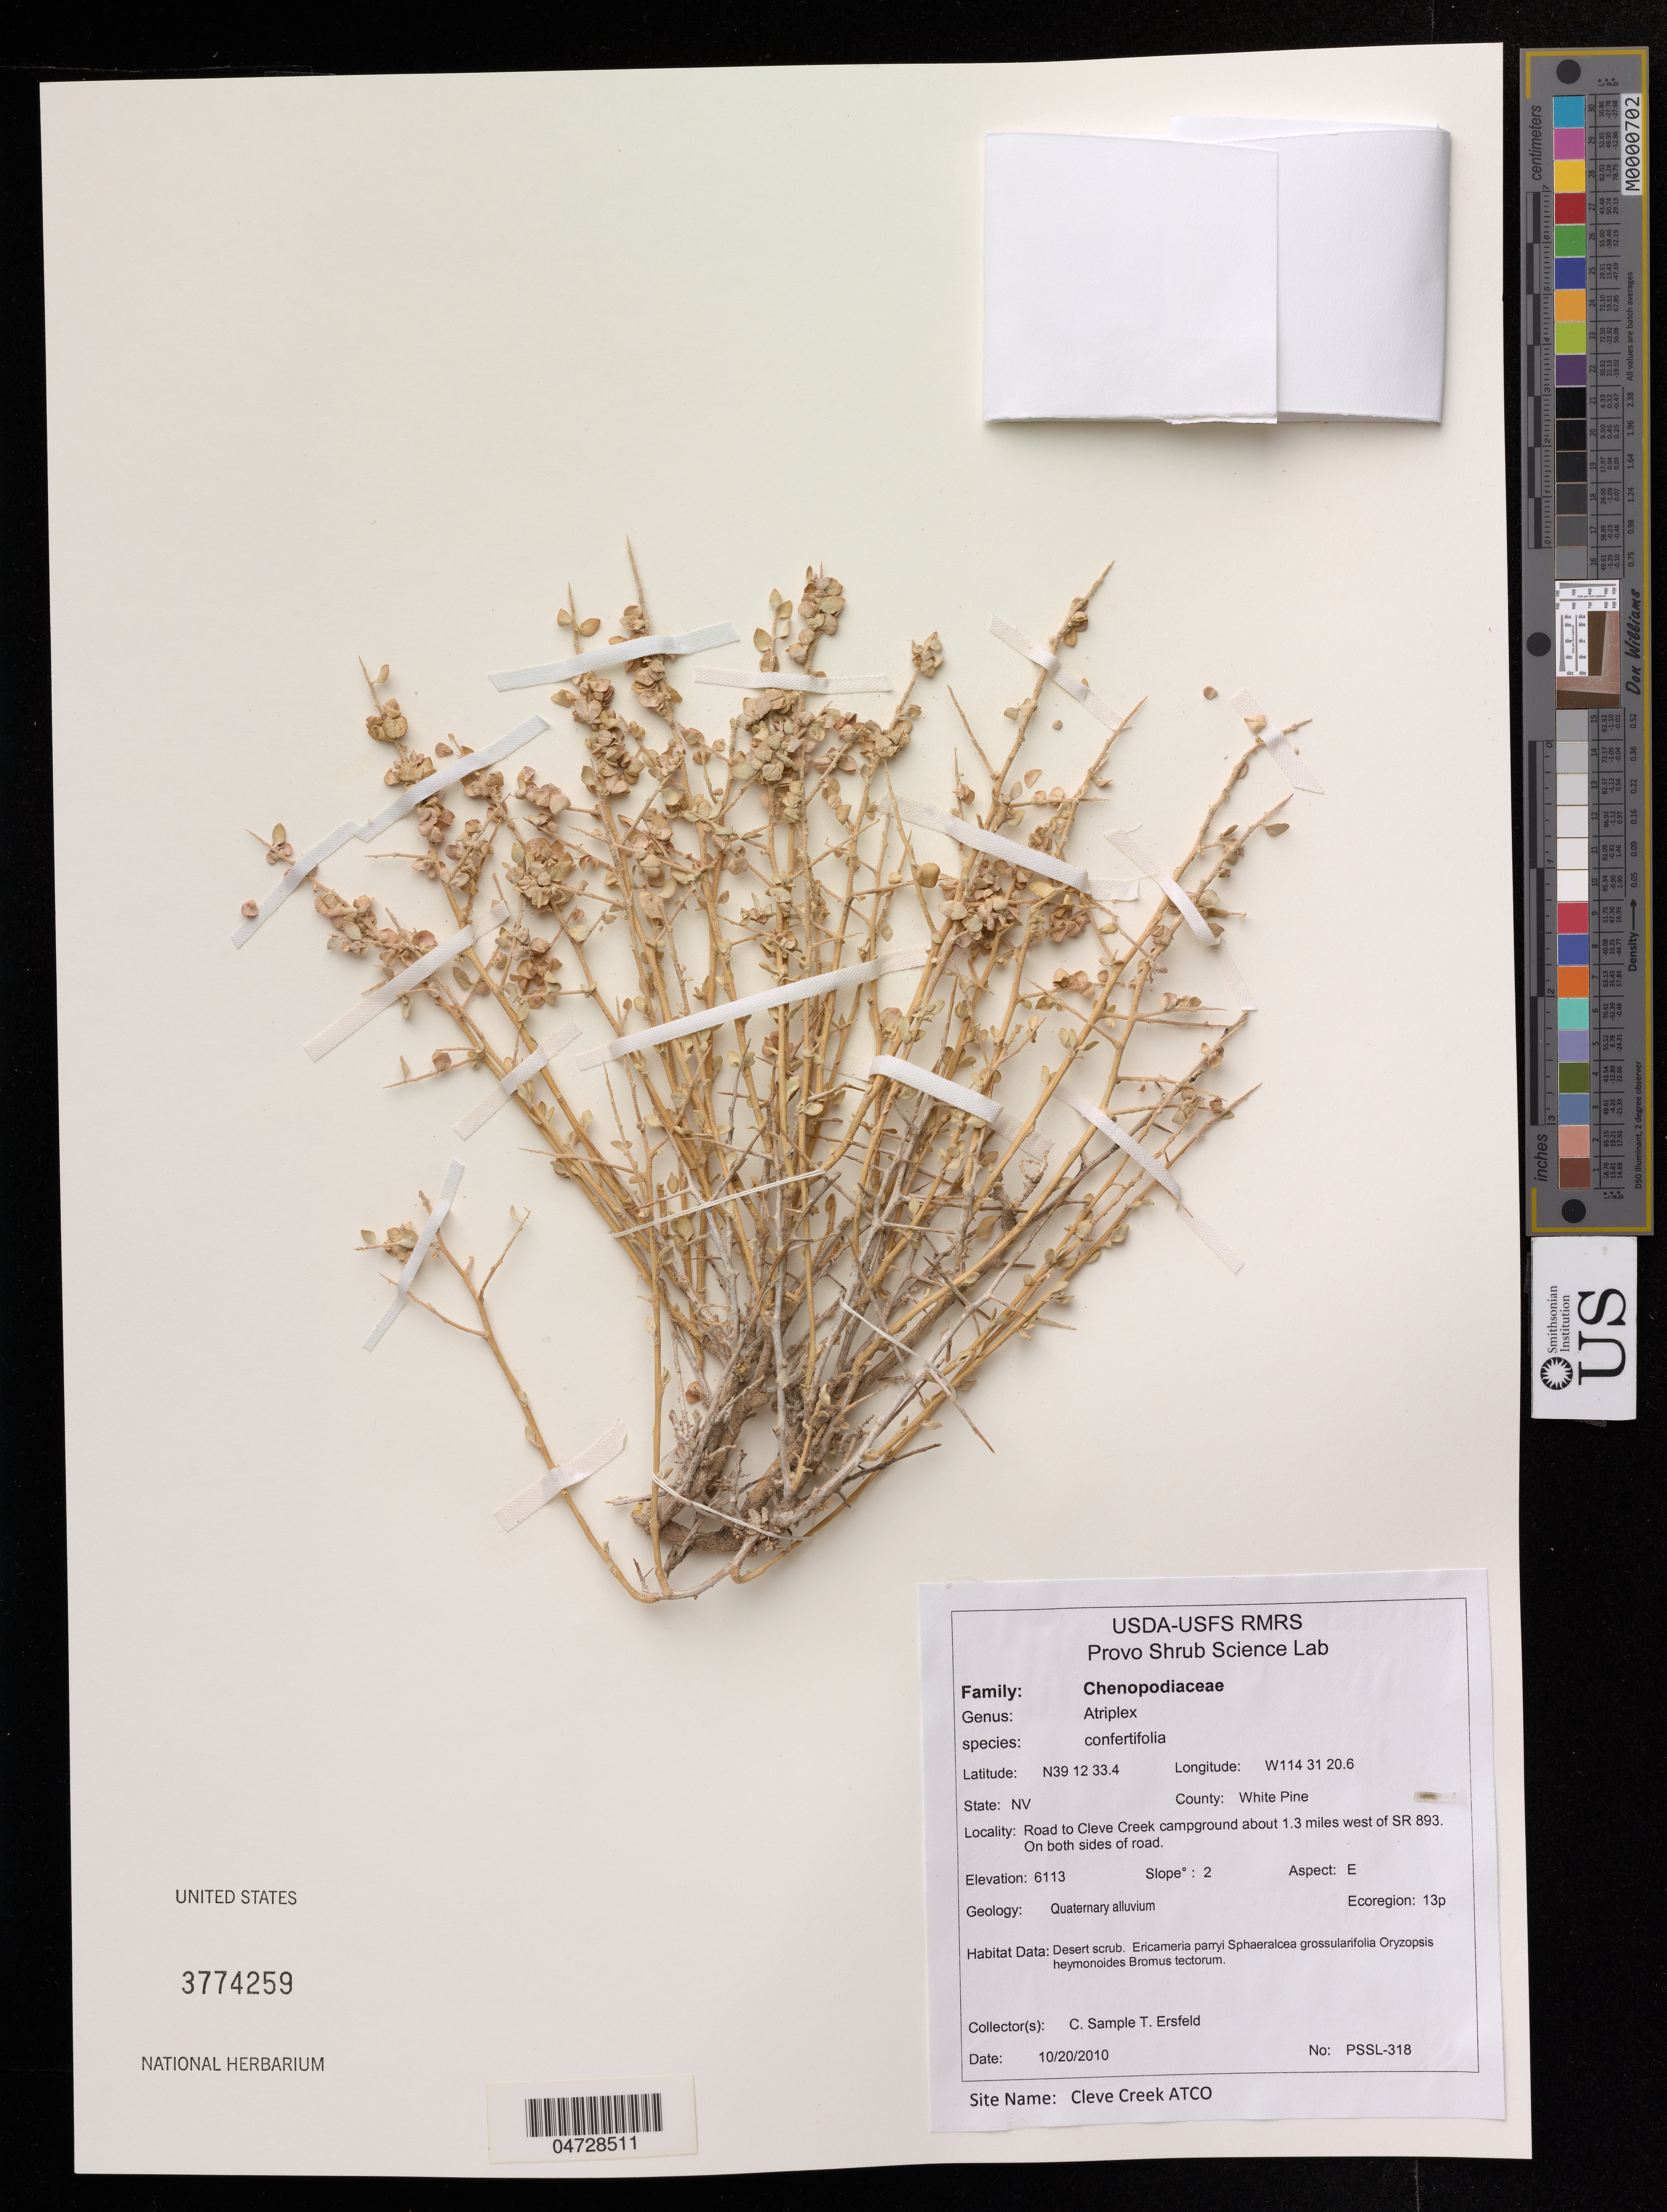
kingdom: Plantae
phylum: Tracheophyta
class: Magnoliopsida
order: Caryophyllales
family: Amaranthaceae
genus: Atriplex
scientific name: Atriplex confertifolia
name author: (Torr. & Frém.) S. Watson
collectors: C. Sample & T. Ersfeld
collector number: PSSL-318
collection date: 2010-10-20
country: United States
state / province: Nevada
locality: County: White Pine. Road to Cleve Creek campround about 1.3 miles west of SR893. On both sudes of road.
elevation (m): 1863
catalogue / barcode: US 3774259